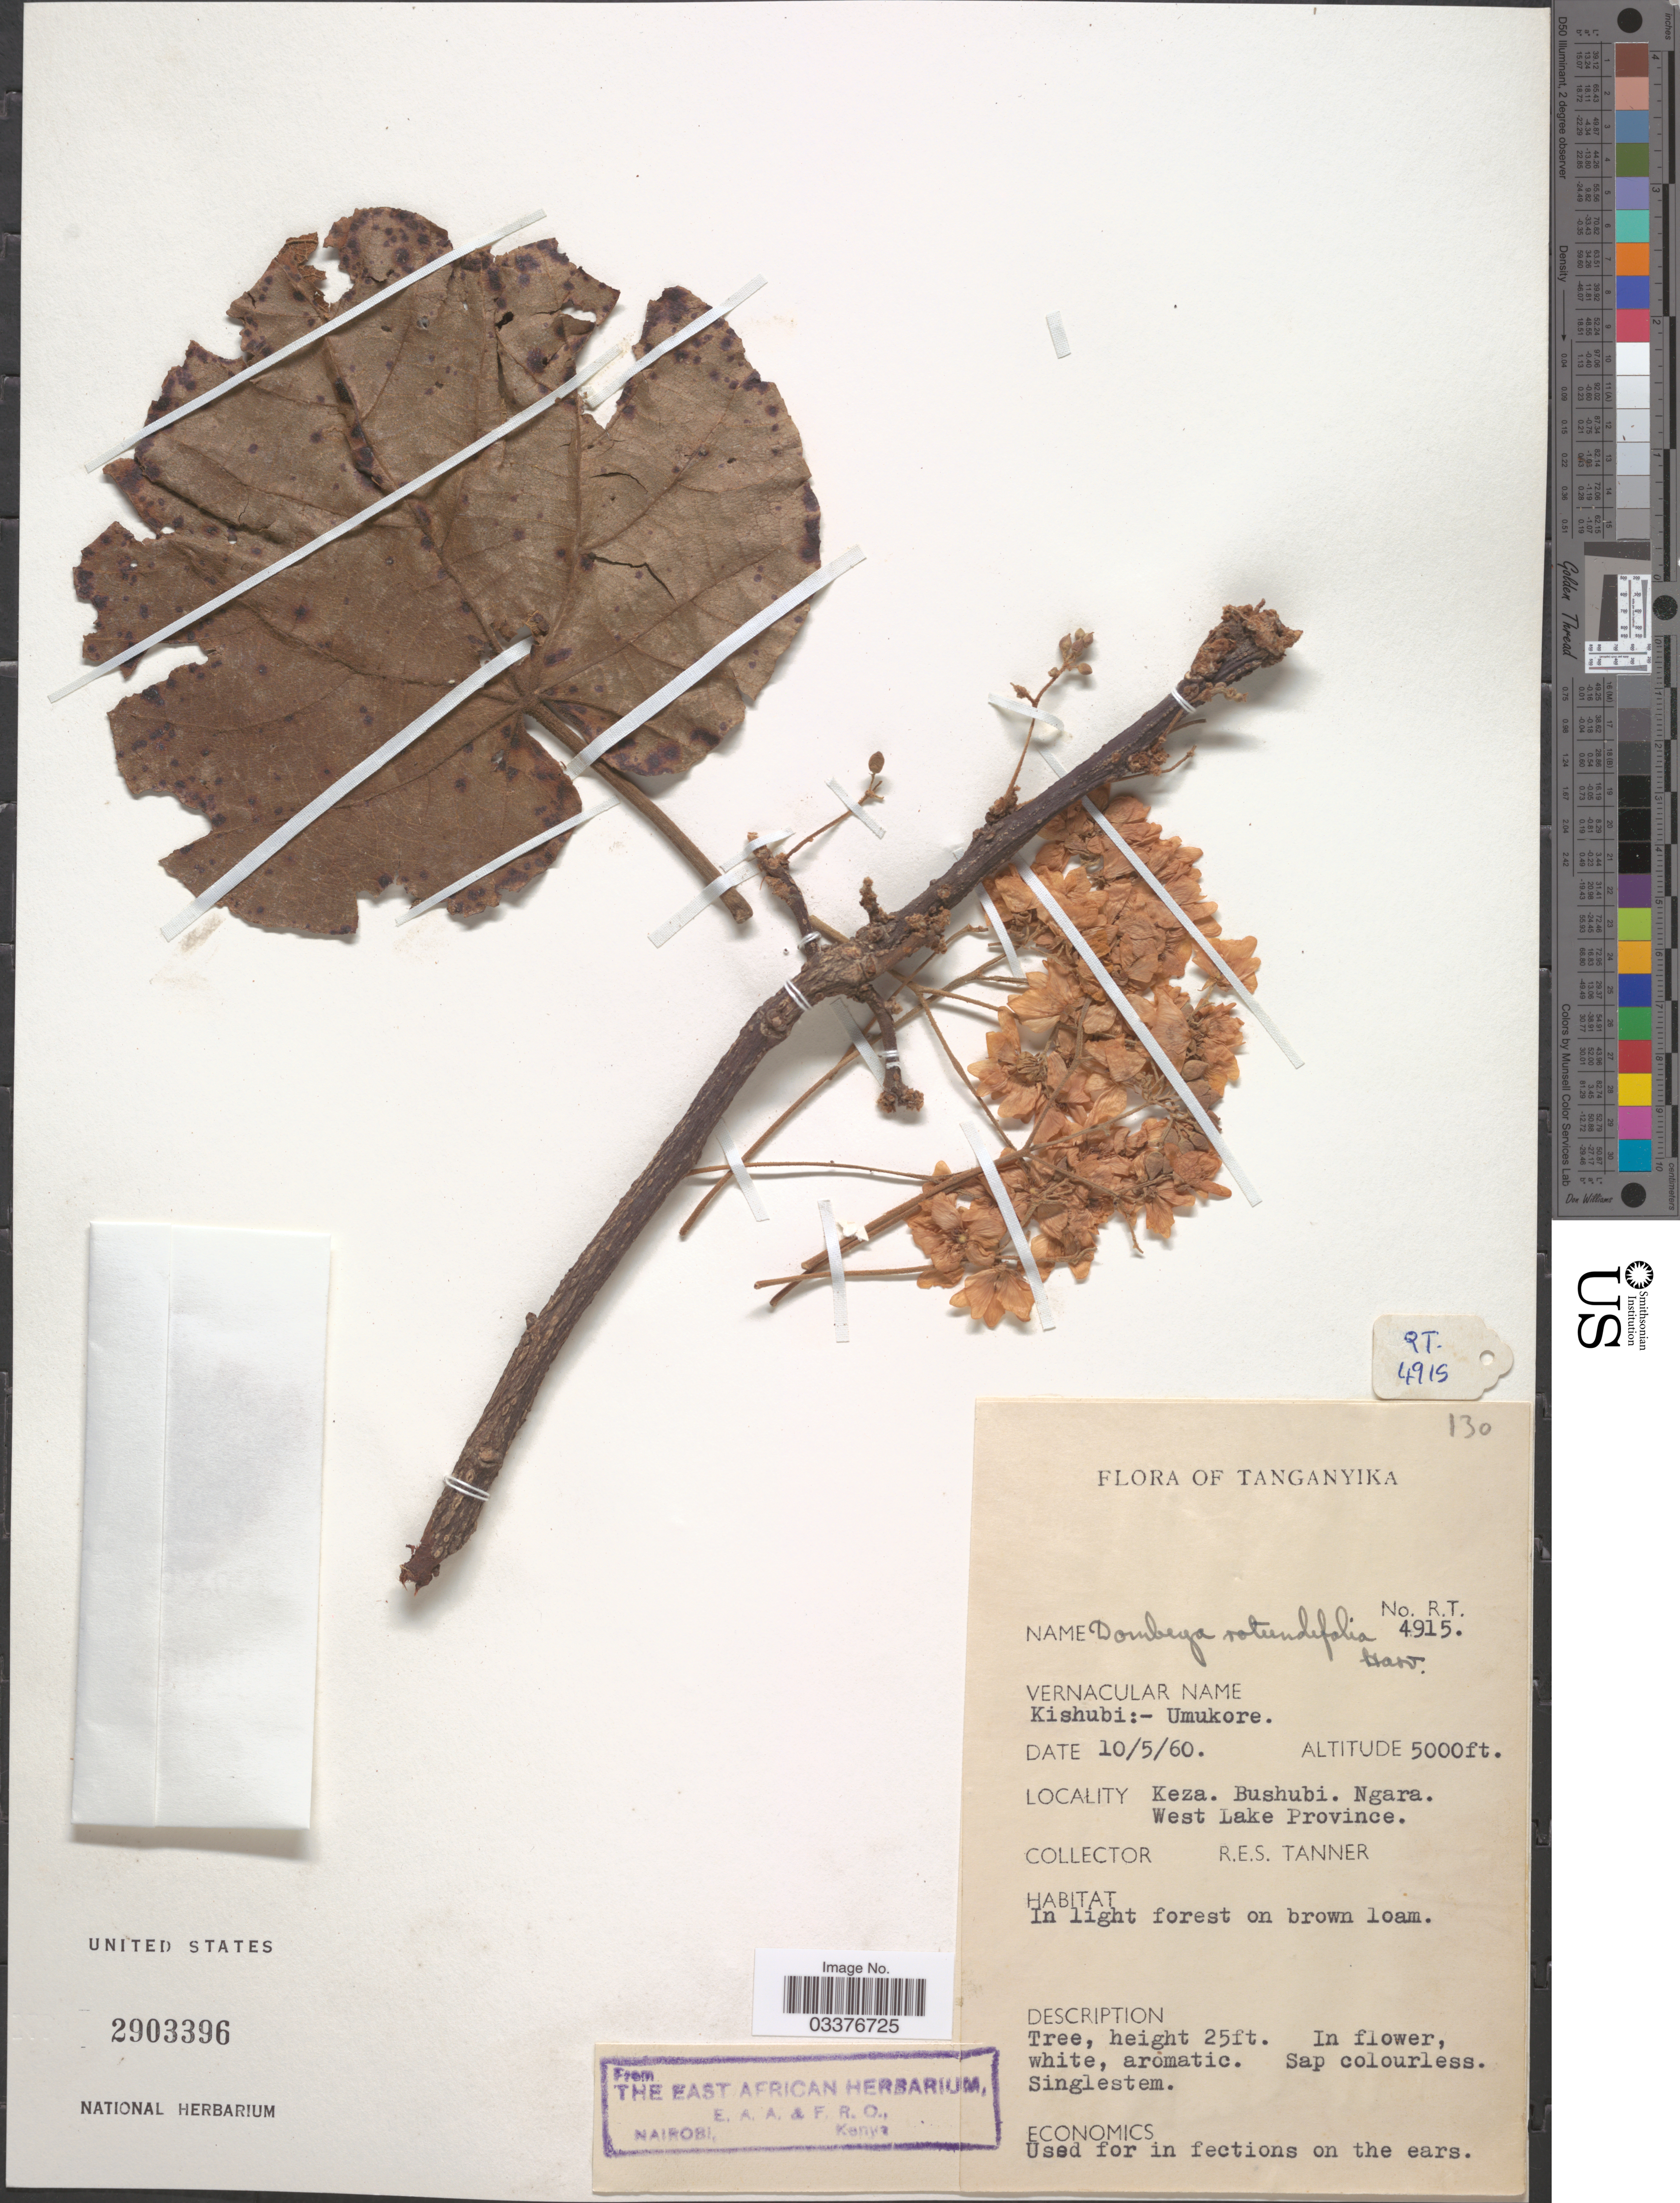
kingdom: Plantae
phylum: Tracheophyta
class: Magnoliopsida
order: Malvales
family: Malvaceae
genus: Dombeya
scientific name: Dombeya rotundifolia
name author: (Hochst.) Planch.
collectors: R. Tanner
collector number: R.T. 4915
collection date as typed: Transcribed d/m/y: 10/5/60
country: Tanzania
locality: Tanganyika. Keza. Bushubi. Ngara. West Lake Province.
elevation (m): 1524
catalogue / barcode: US 2903396